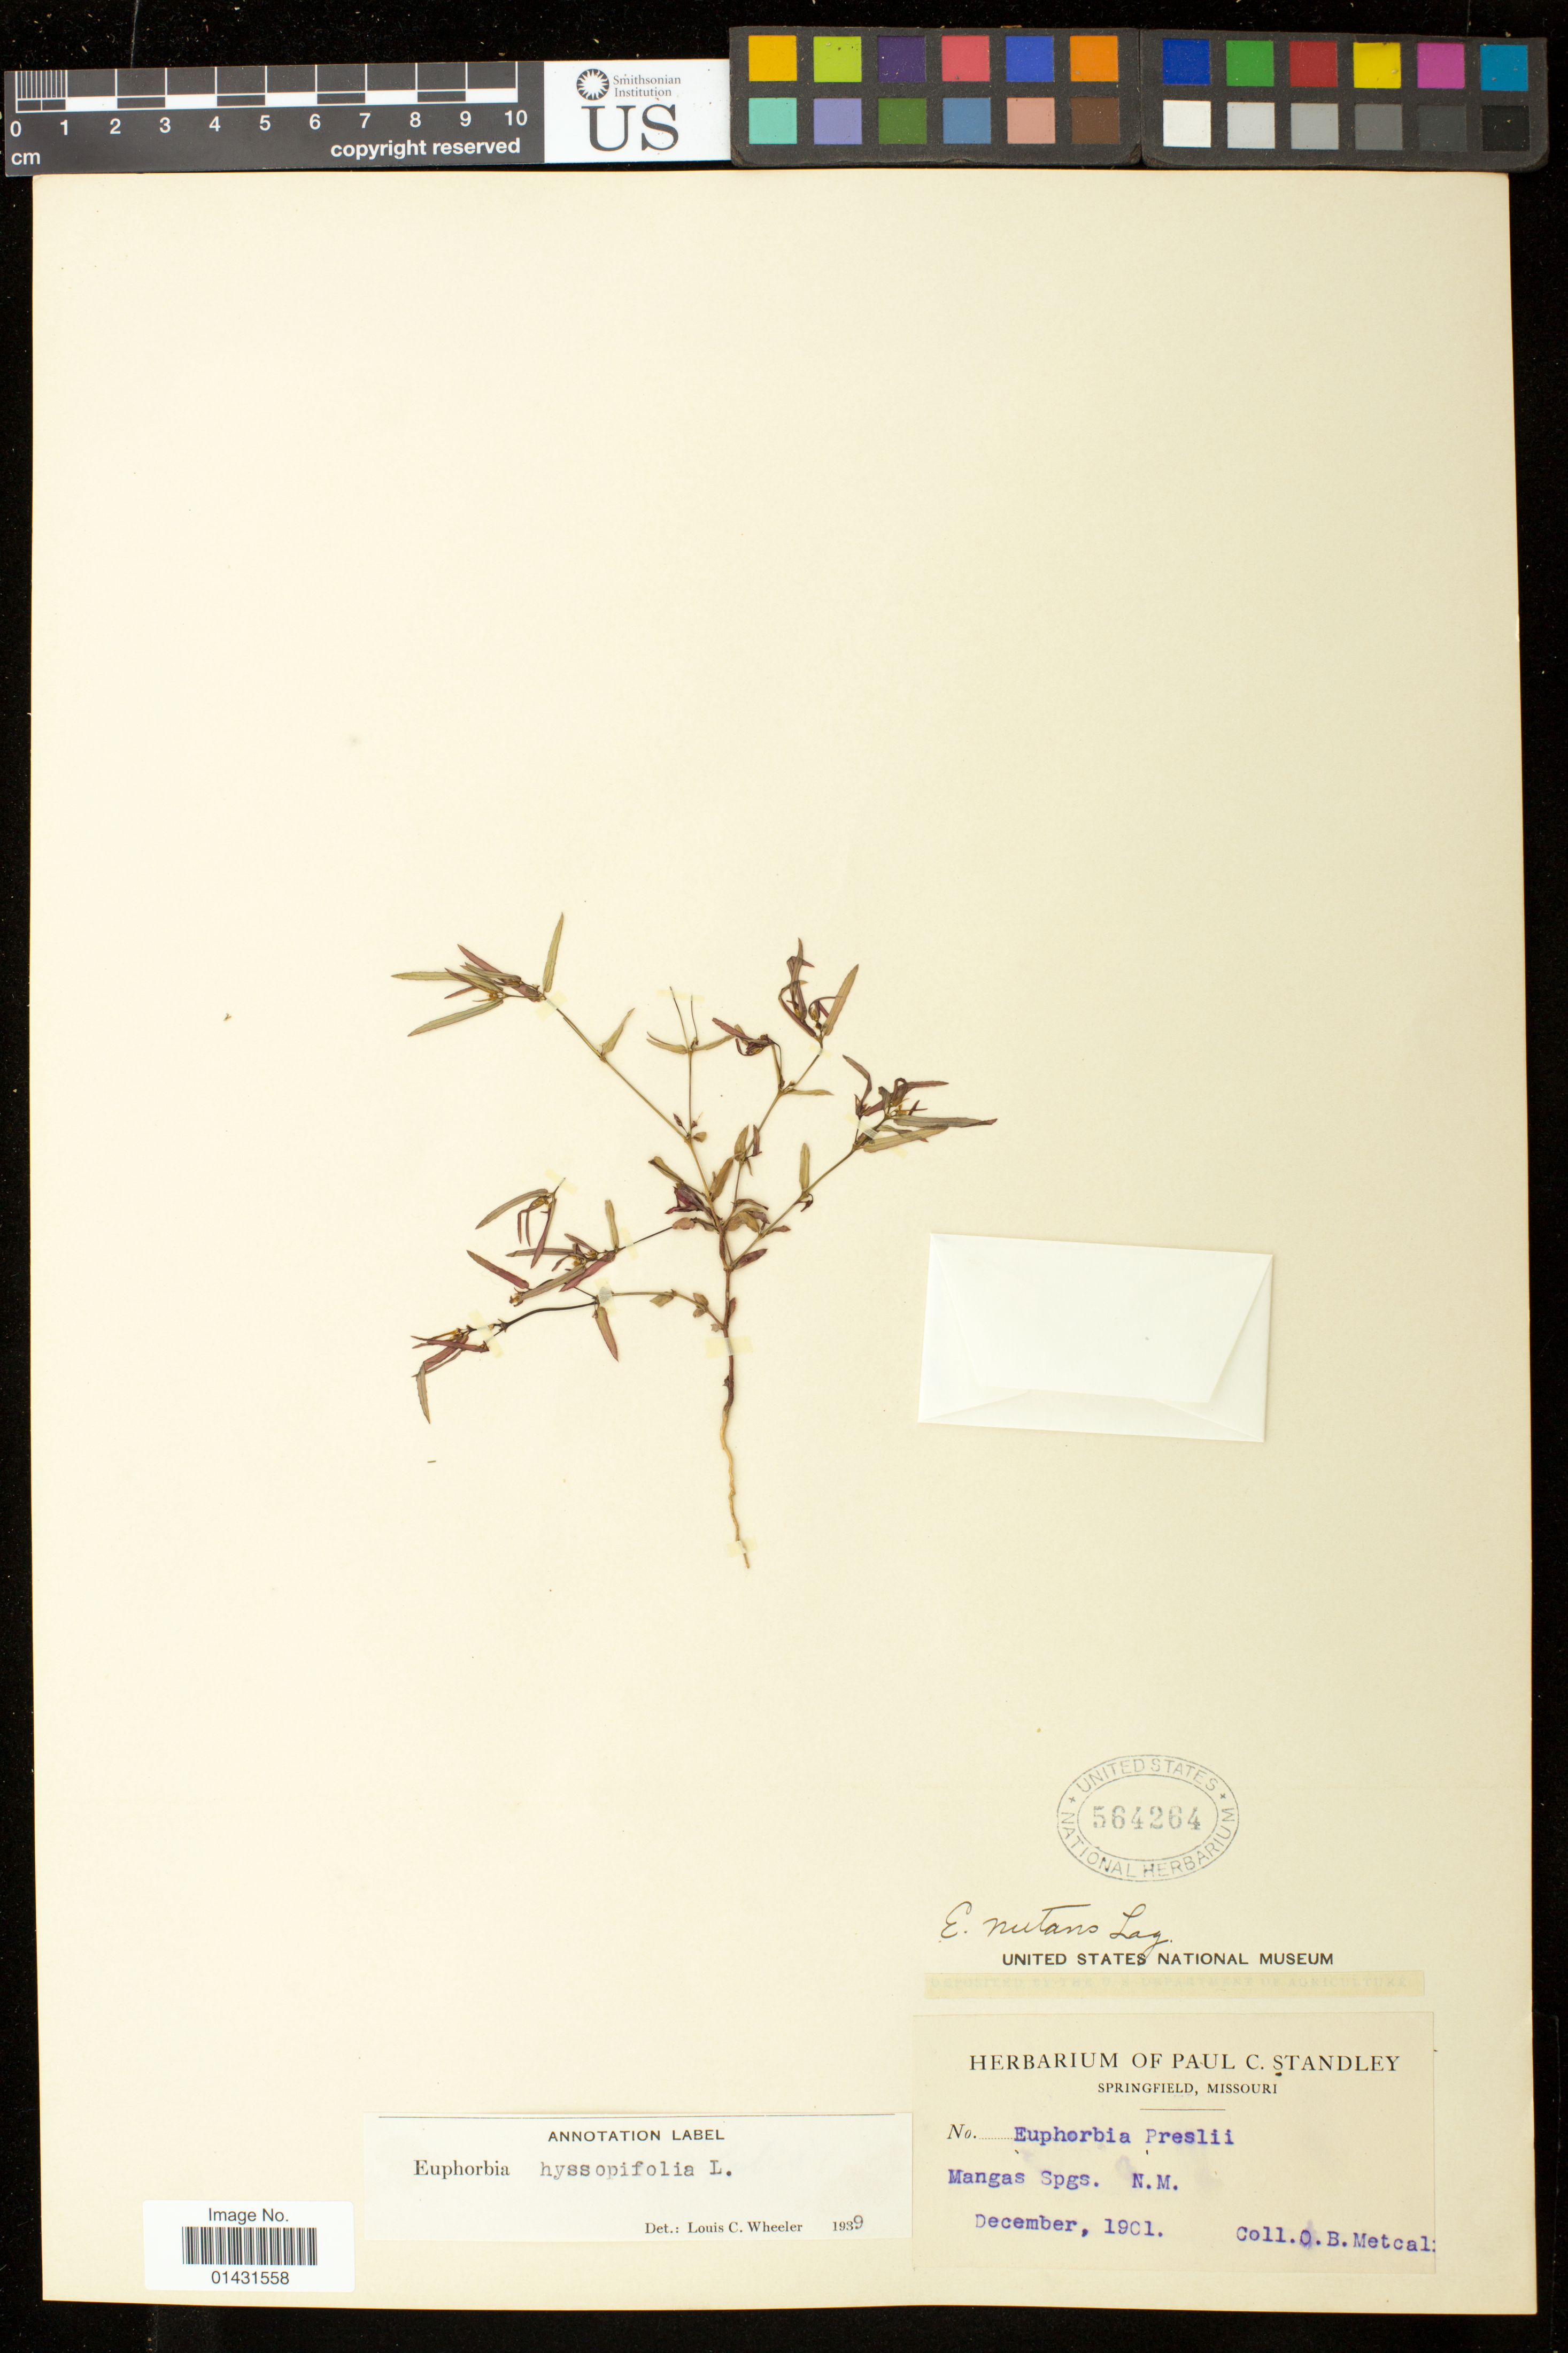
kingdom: Plantae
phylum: Tracheophyta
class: Magnoliopsida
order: Malpighiales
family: Euphorbiaceae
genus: Euphorbia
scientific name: Euphorbia hyssopifolia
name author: L.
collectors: O. B. Metcalfe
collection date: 1901-12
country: United States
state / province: New Mexico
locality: Mangas Spgs.[Mangas Springs]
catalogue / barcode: US 564264